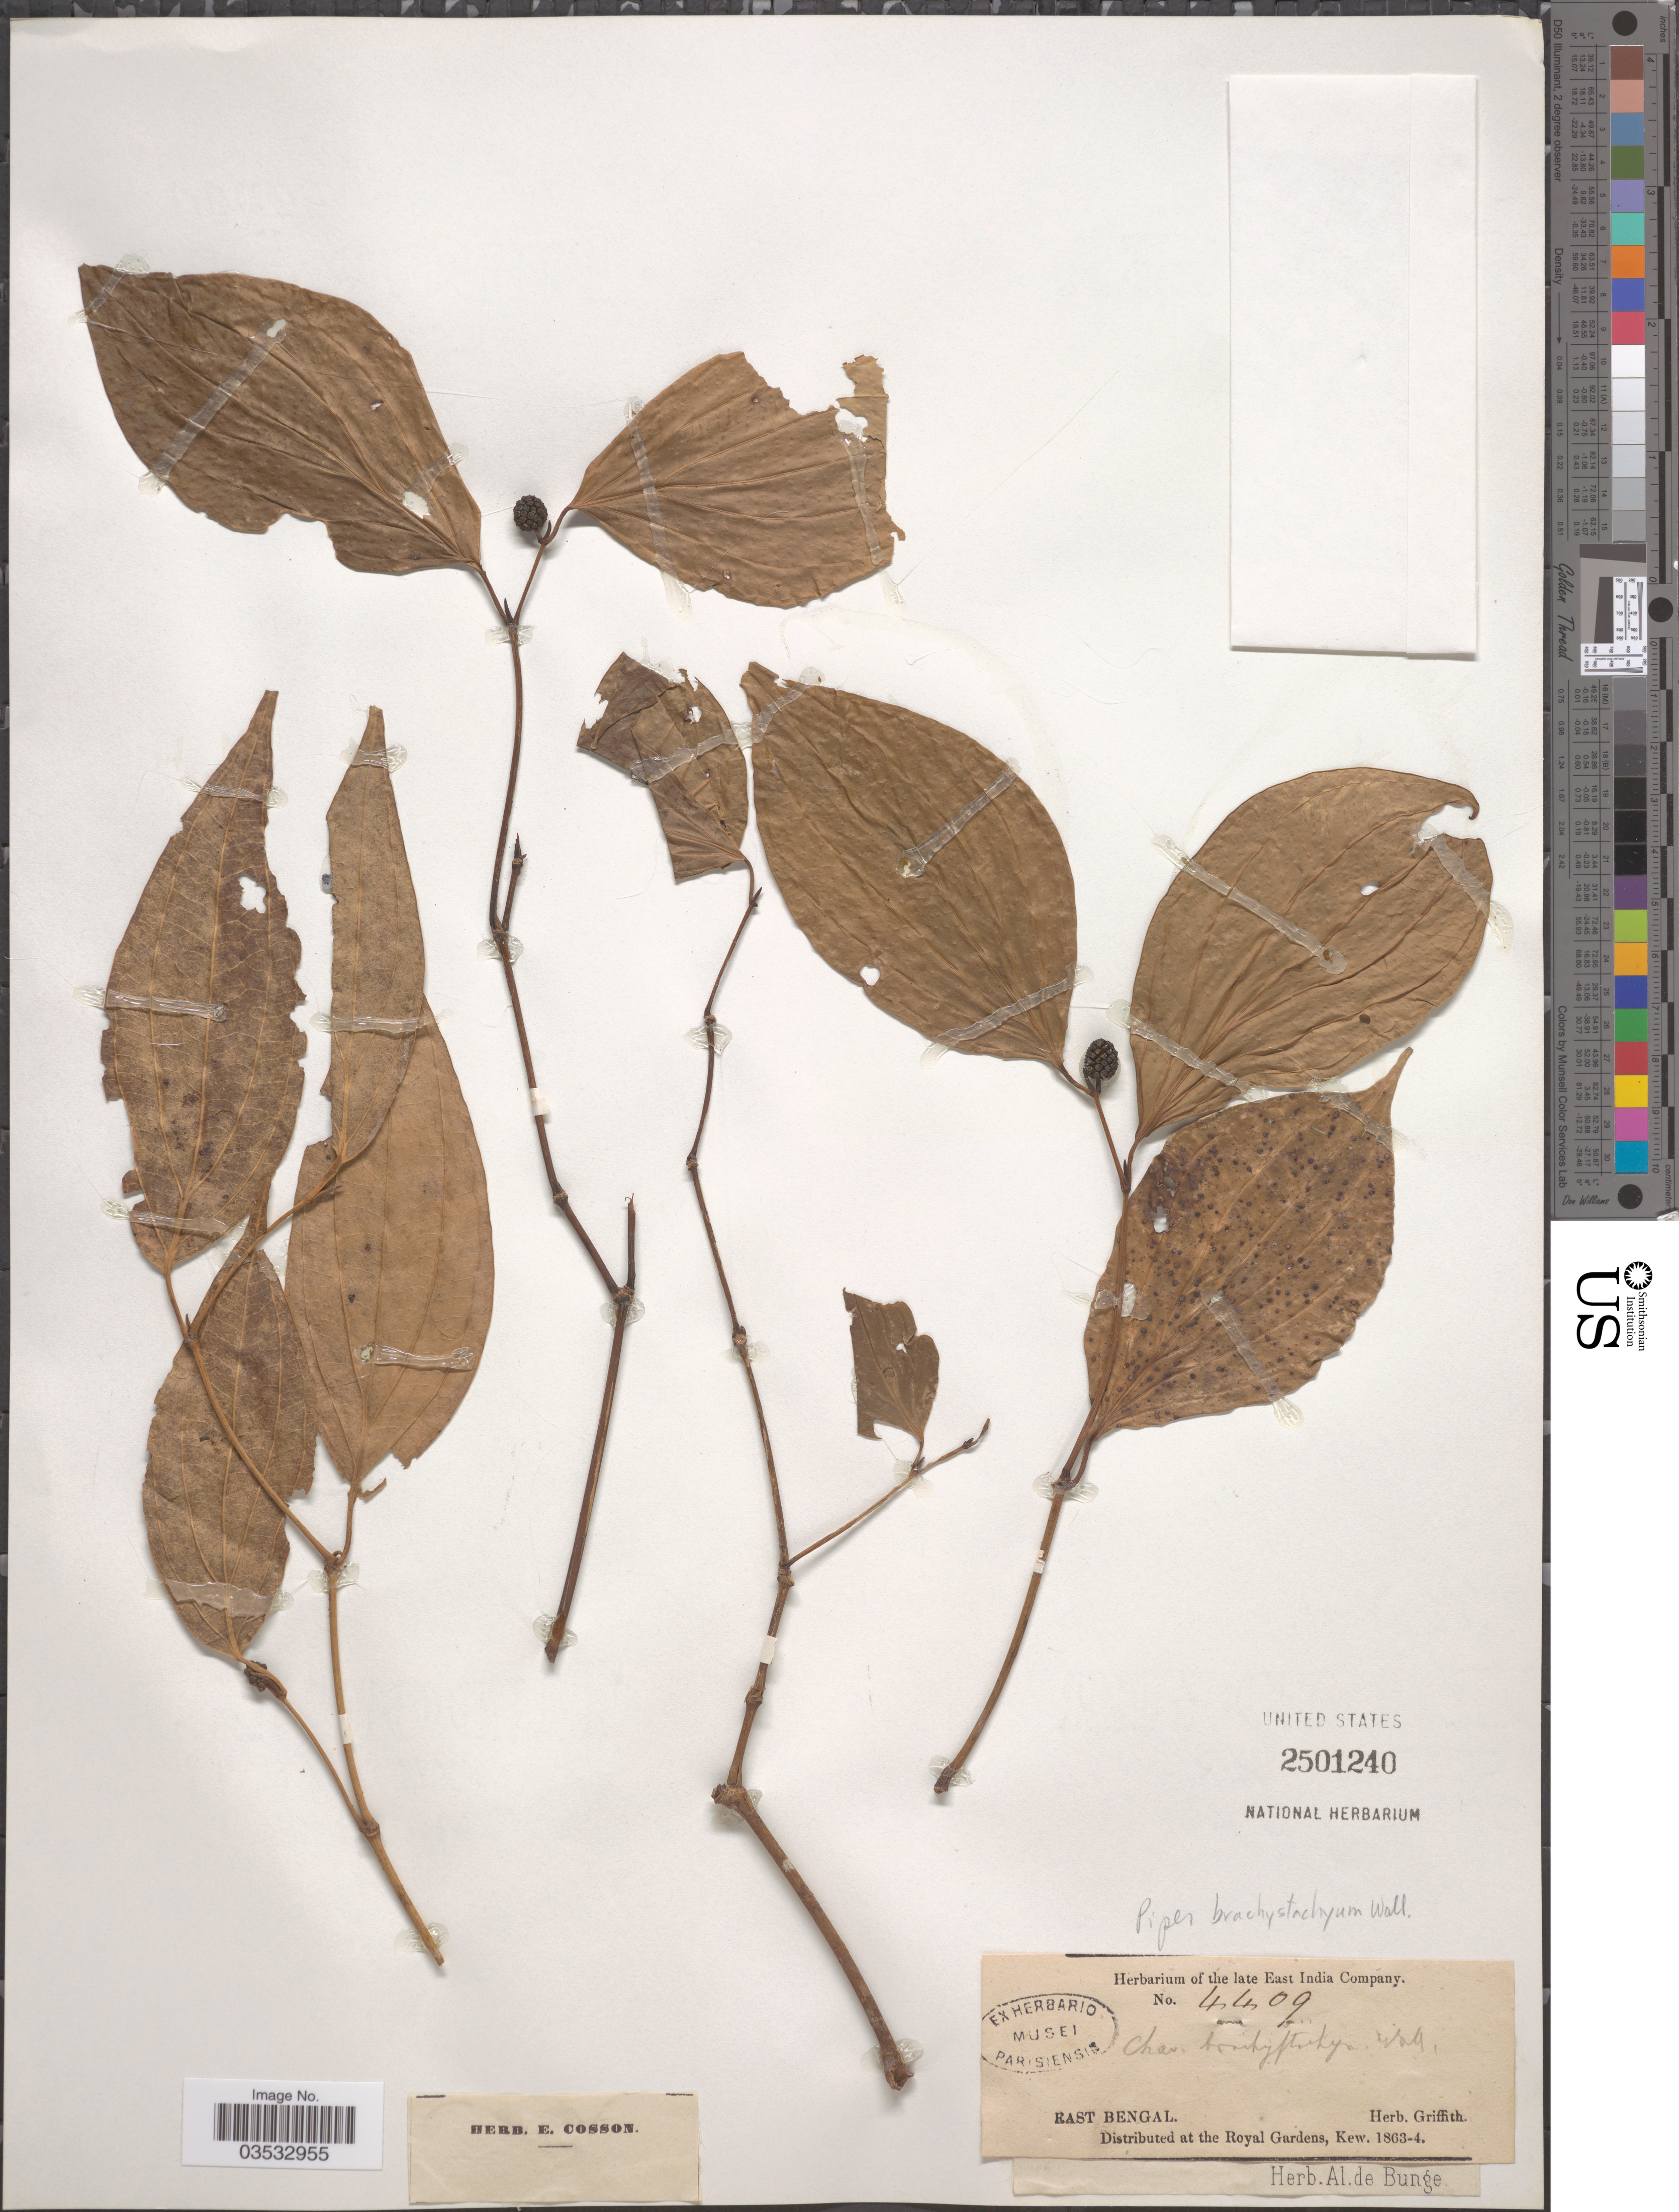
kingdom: Plantae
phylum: Tracheophyta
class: Magnoliopsida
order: Piperales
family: Piperaceae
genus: Piper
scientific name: Piper brachystachyum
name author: C. DC. in DC.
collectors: ex herb. Griffith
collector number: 4409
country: India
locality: East Bengal.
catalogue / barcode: US 2501240